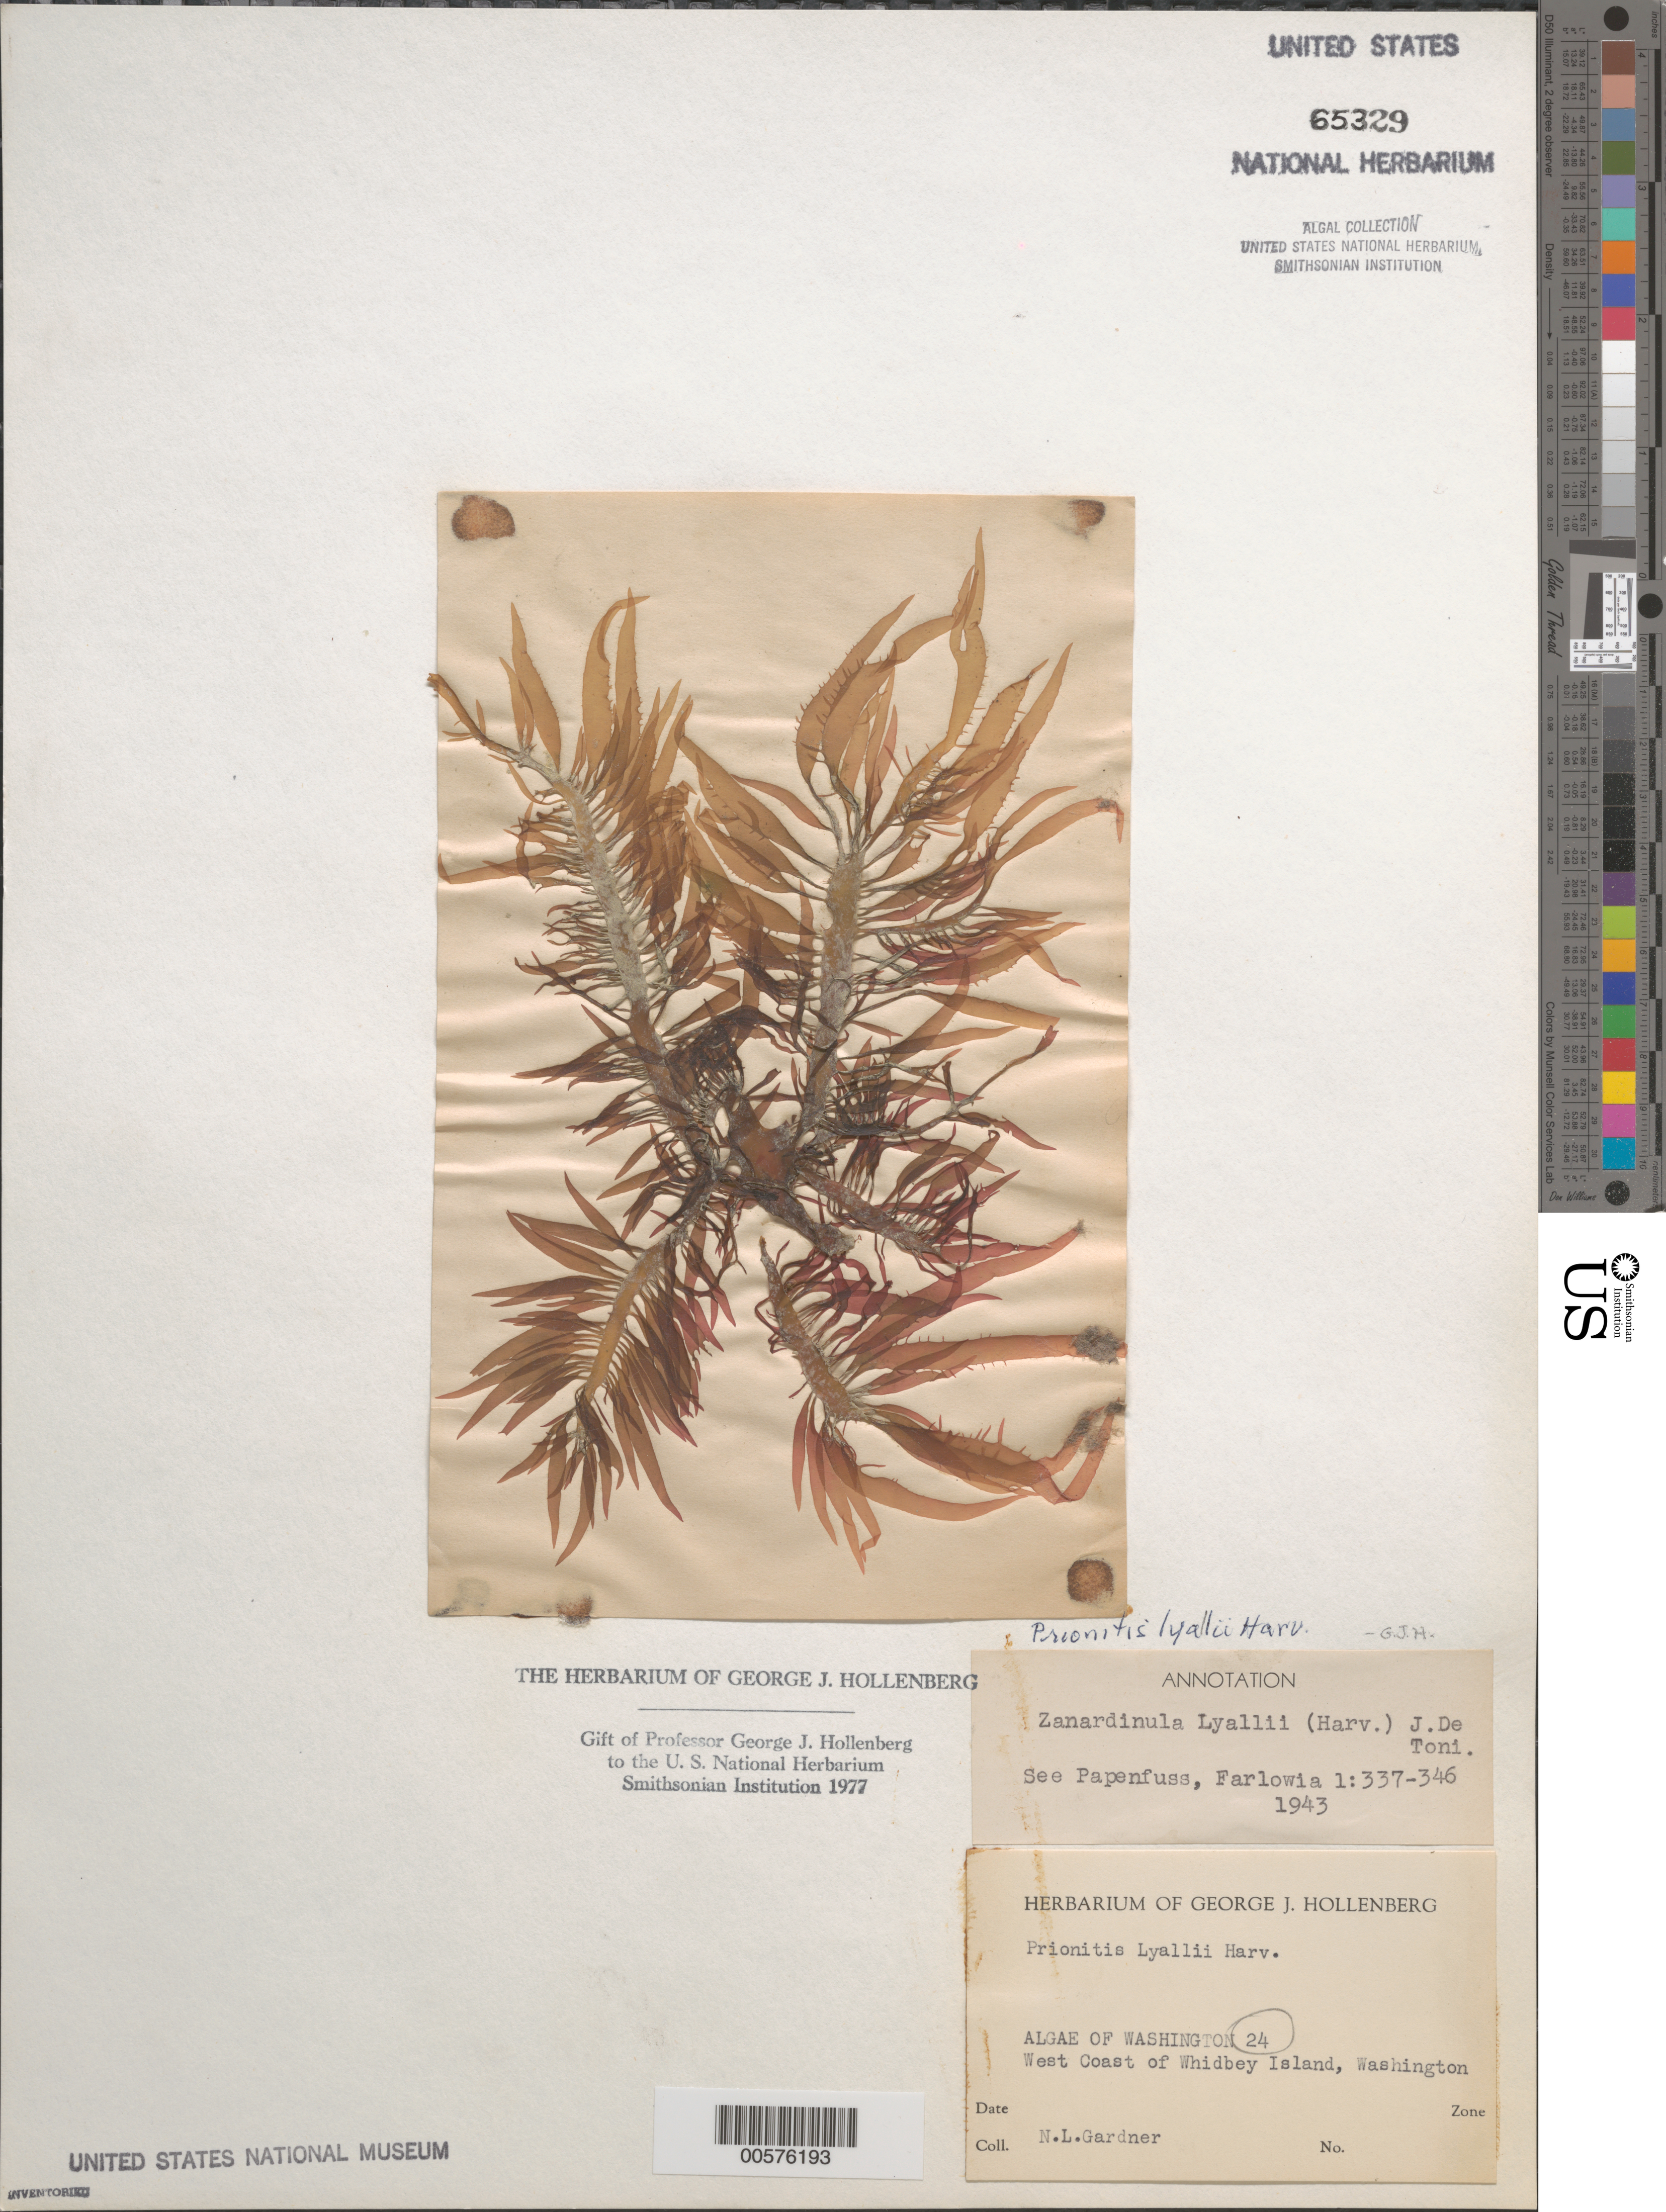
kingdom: Plantae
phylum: Rhodophyta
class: Florideophyceae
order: Cryptonemiales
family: Cryptonemiaceae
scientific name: Prionitis sternbergii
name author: (C. Agardh) J. Agardh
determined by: Algae name updating Project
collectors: N. Gardner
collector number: NLG 24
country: United States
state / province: Washington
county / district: Island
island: Whidbey,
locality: West coast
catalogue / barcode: US 65329